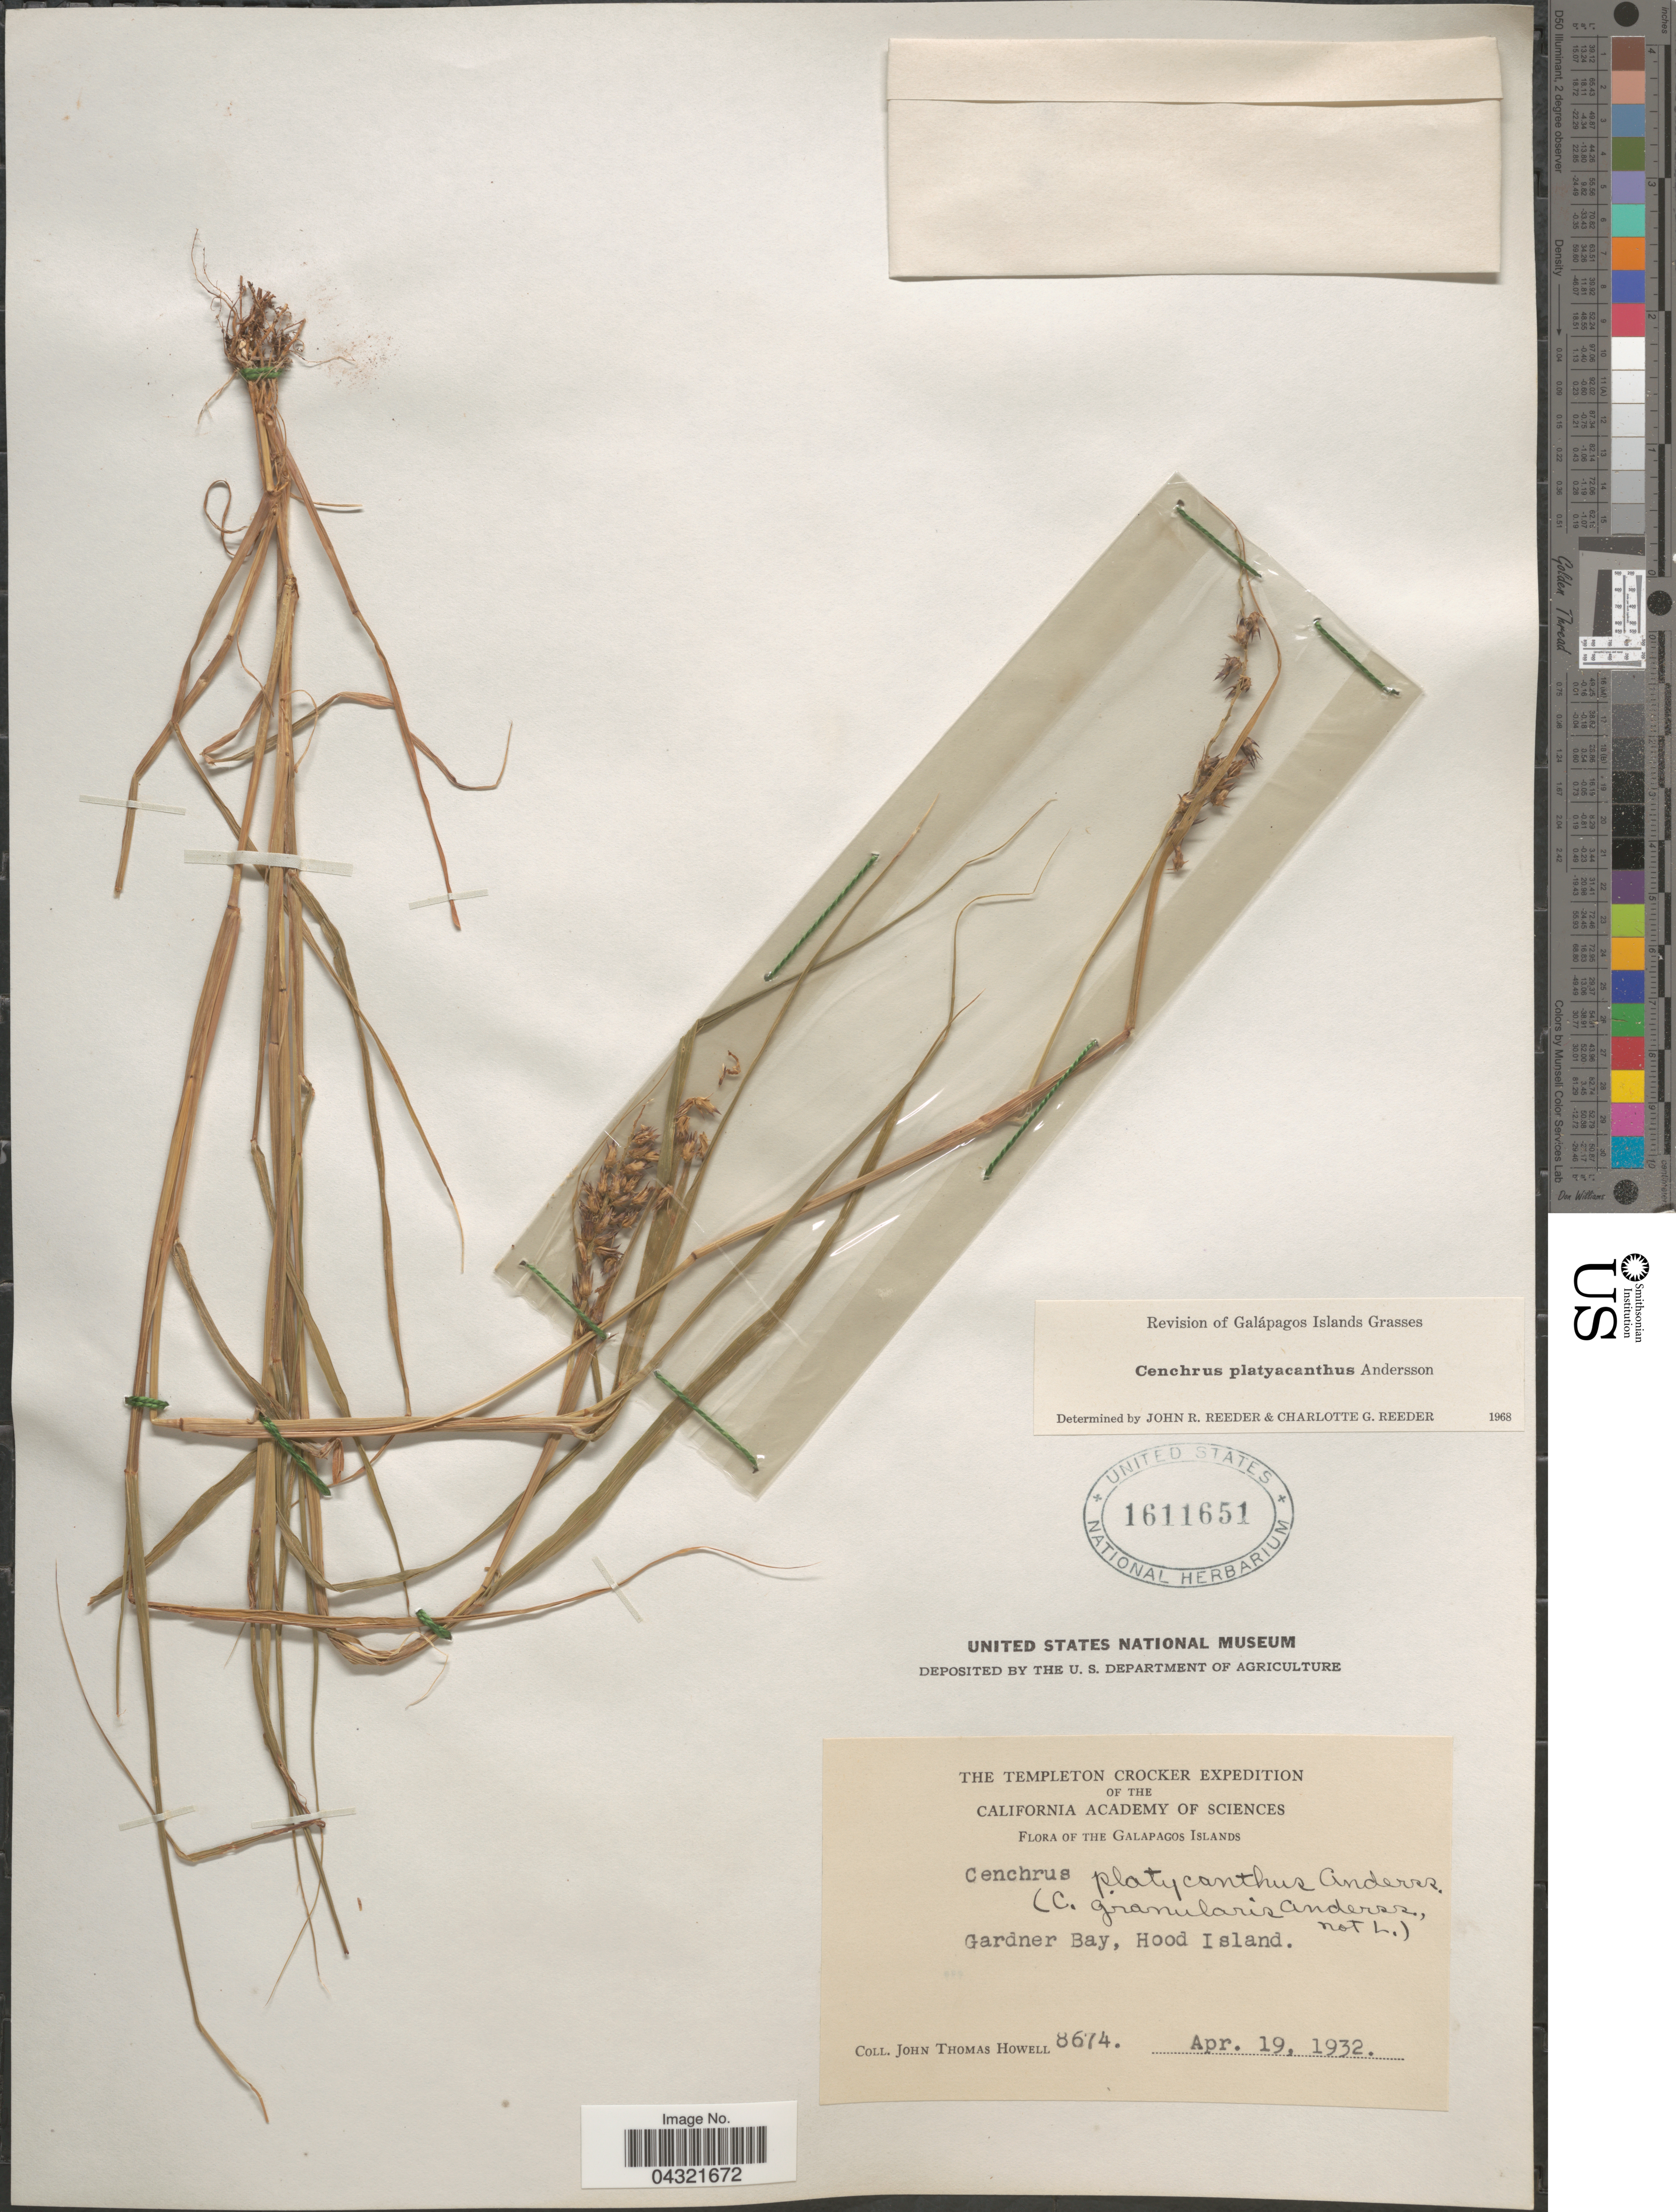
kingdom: Plantae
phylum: Tracheophyta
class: Liliopsida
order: Poales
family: Poaceae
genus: Cenchrus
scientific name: Cenchrus platyacanthus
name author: Andersson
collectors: J. T. Howell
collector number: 8674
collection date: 1932-04-19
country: Ecuador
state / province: Colón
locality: The Templeton Crocker Expedition. The Galapagos Islands. Gardner Bay, Hood Island.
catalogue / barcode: US 1611651